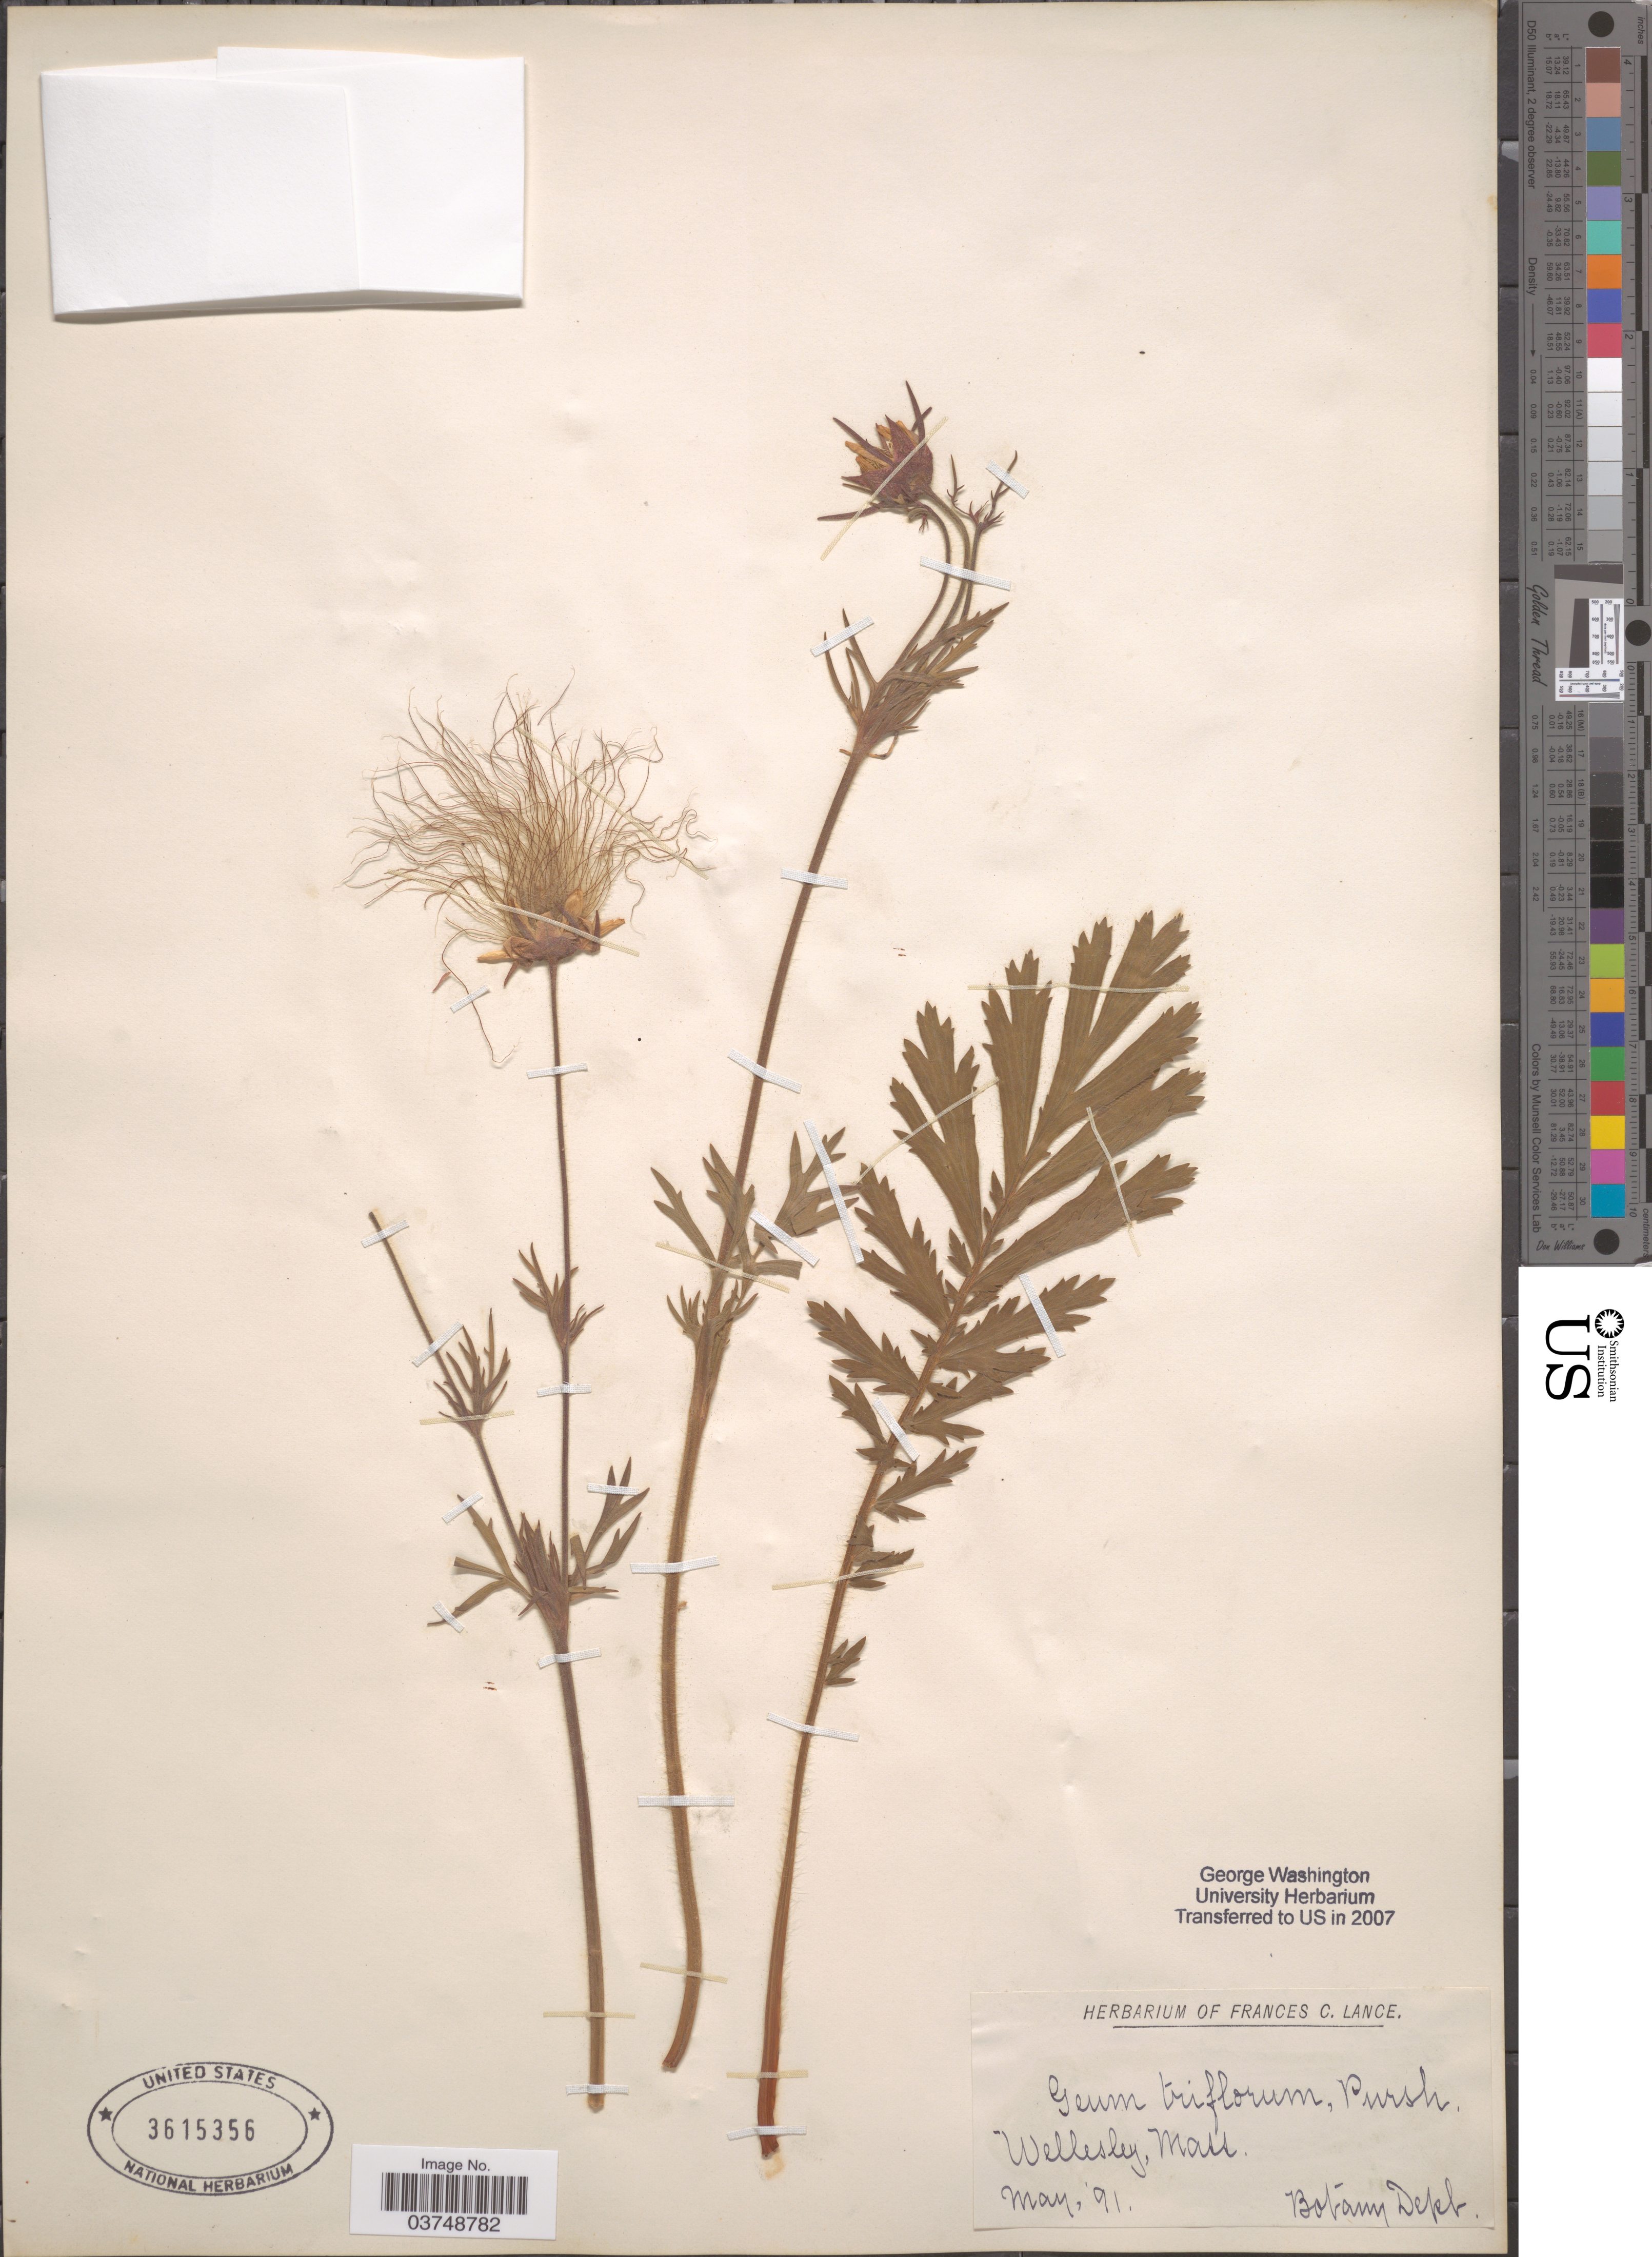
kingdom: Plantae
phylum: Tracheophyta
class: Magnoliopsida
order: Rosales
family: Rosaceae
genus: Geum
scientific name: Geum triflorum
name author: Pursh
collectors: ex herb. Frances C. Lance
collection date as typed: Transcribed d/m/y: /5/91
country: United States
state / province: Massachusetts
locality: Wellesley. Botany Dept. [unsure placement]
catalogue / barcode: US 3615356